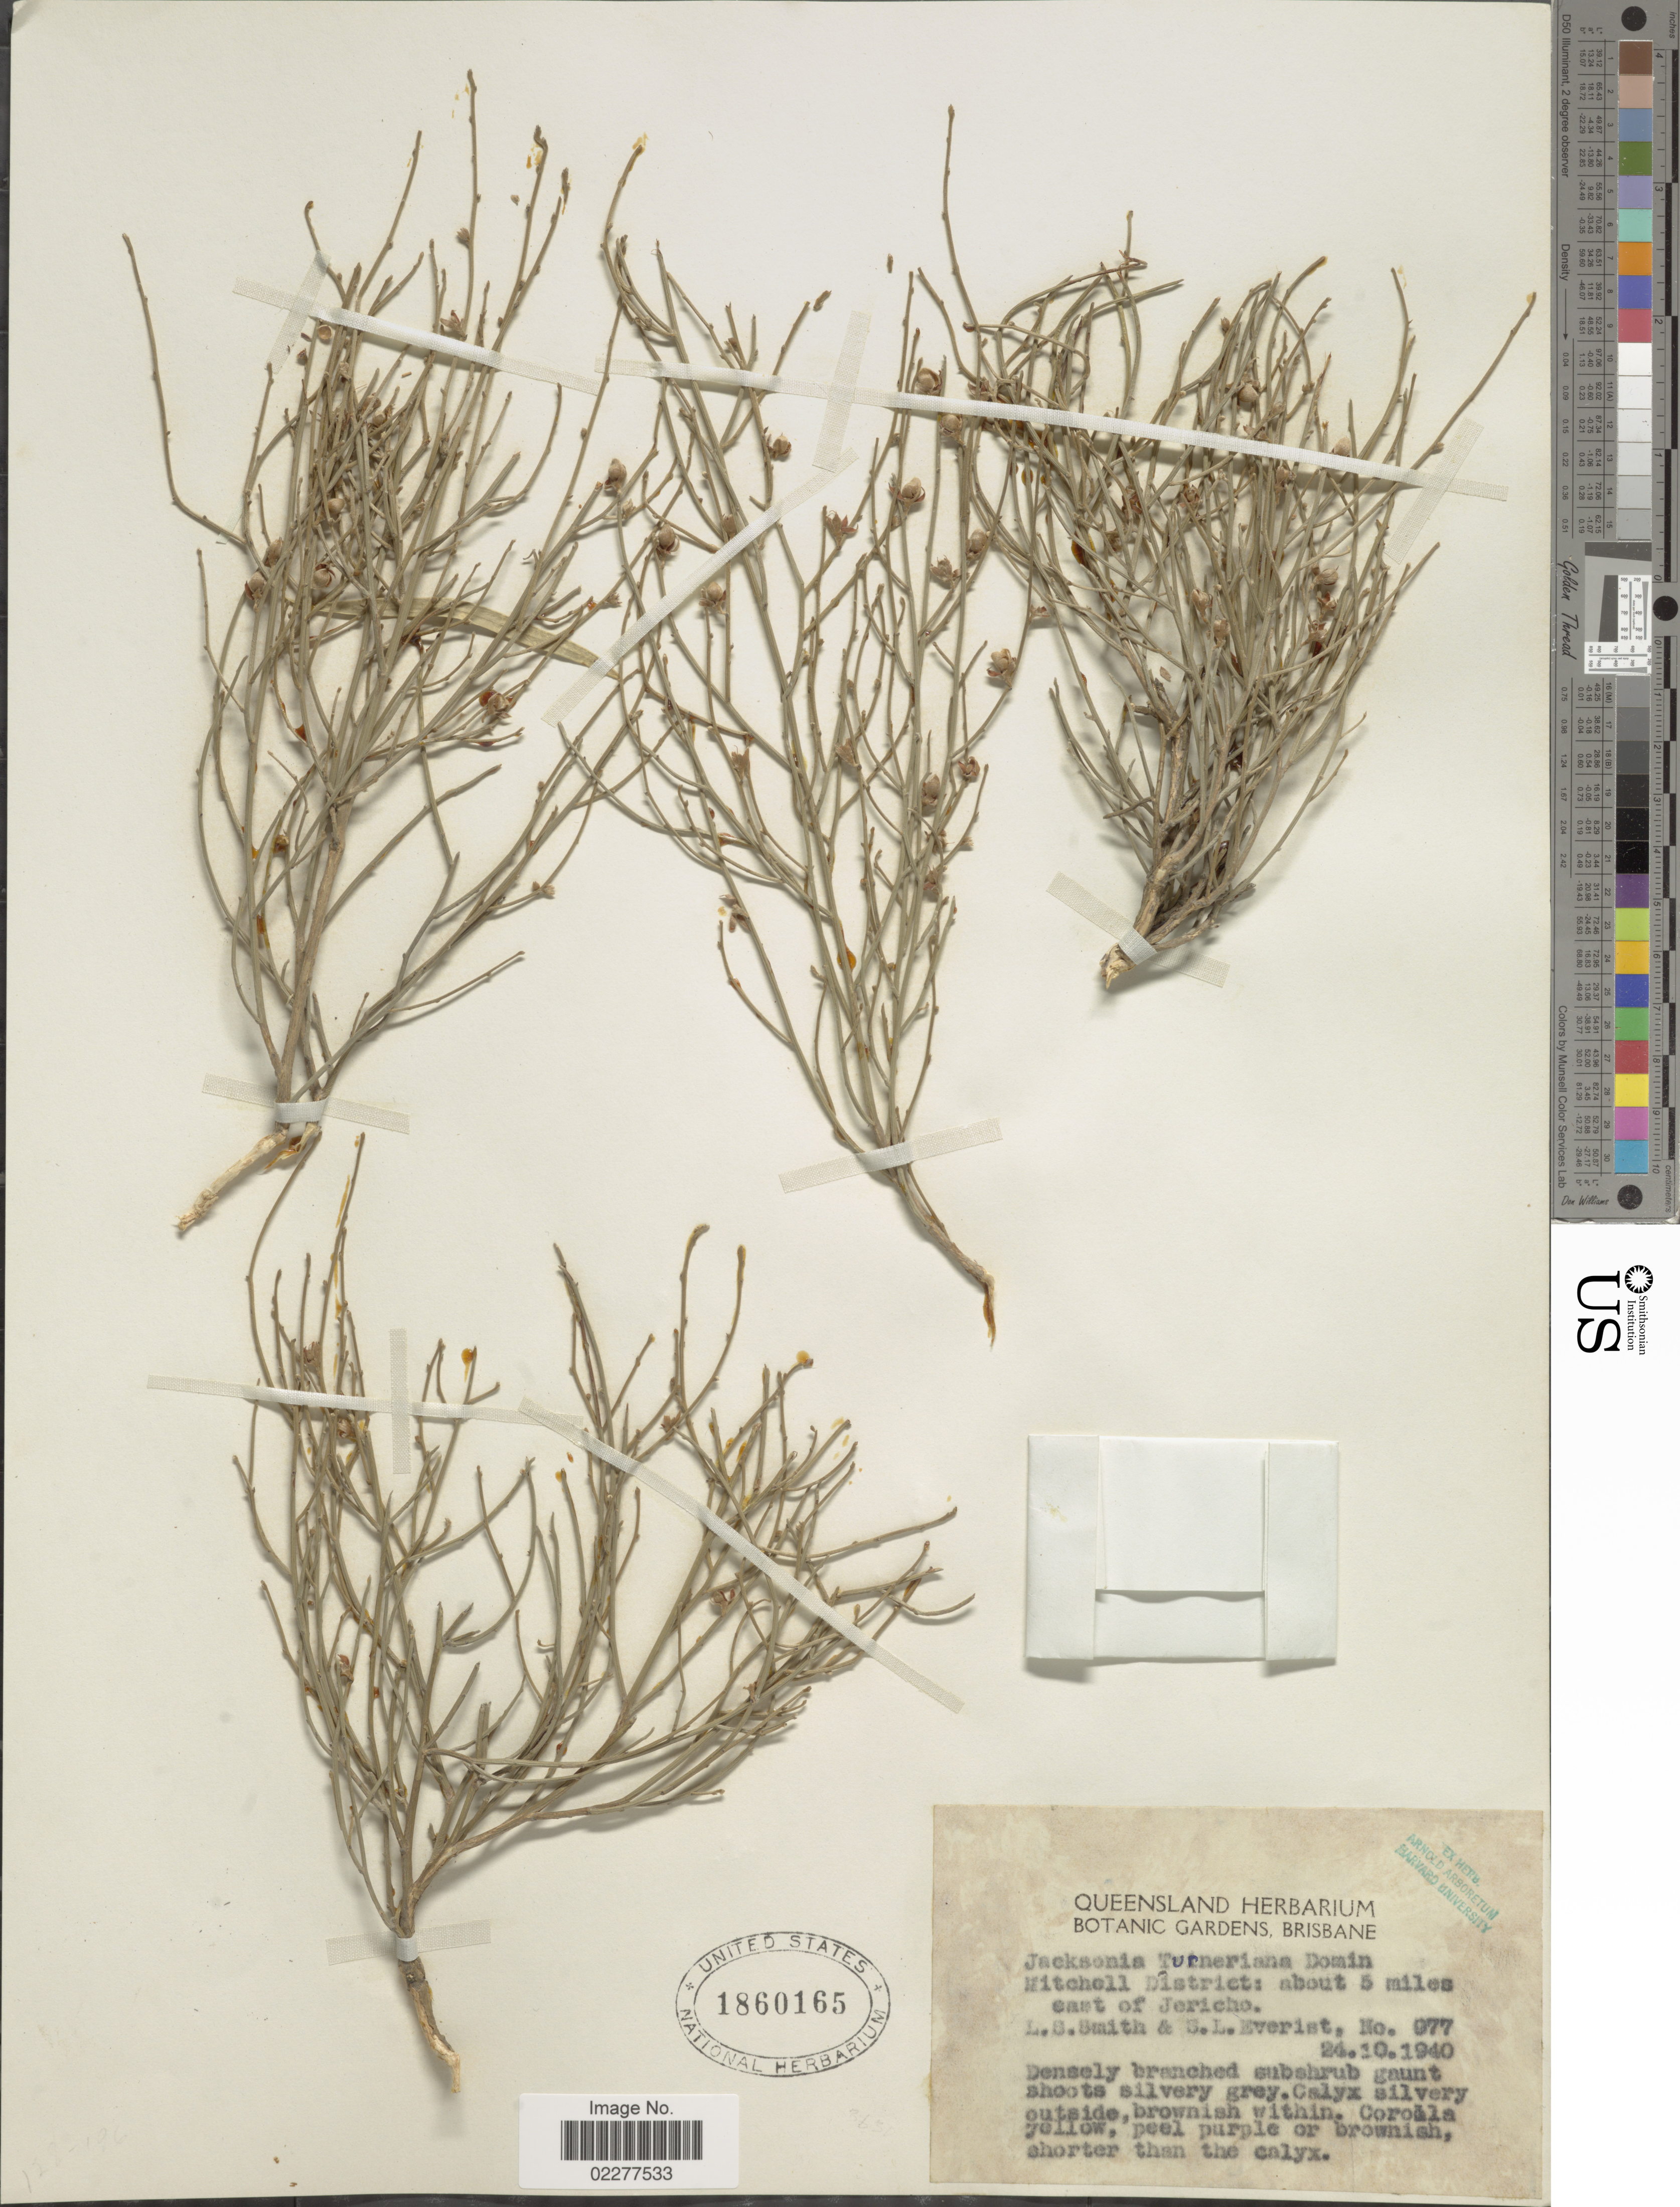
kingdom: Plantae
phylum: Tracheophyta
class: Magnoliopsida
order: Fabales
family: Fabaceae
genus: Jacksonia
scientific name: Jacksonia turneriana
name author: Domin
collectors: L. Smith & S. Everist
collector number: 977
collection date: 1940-10-24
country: Jordan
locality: Mitchell District about 5 miles east of Jericho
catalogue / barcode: US 1860165